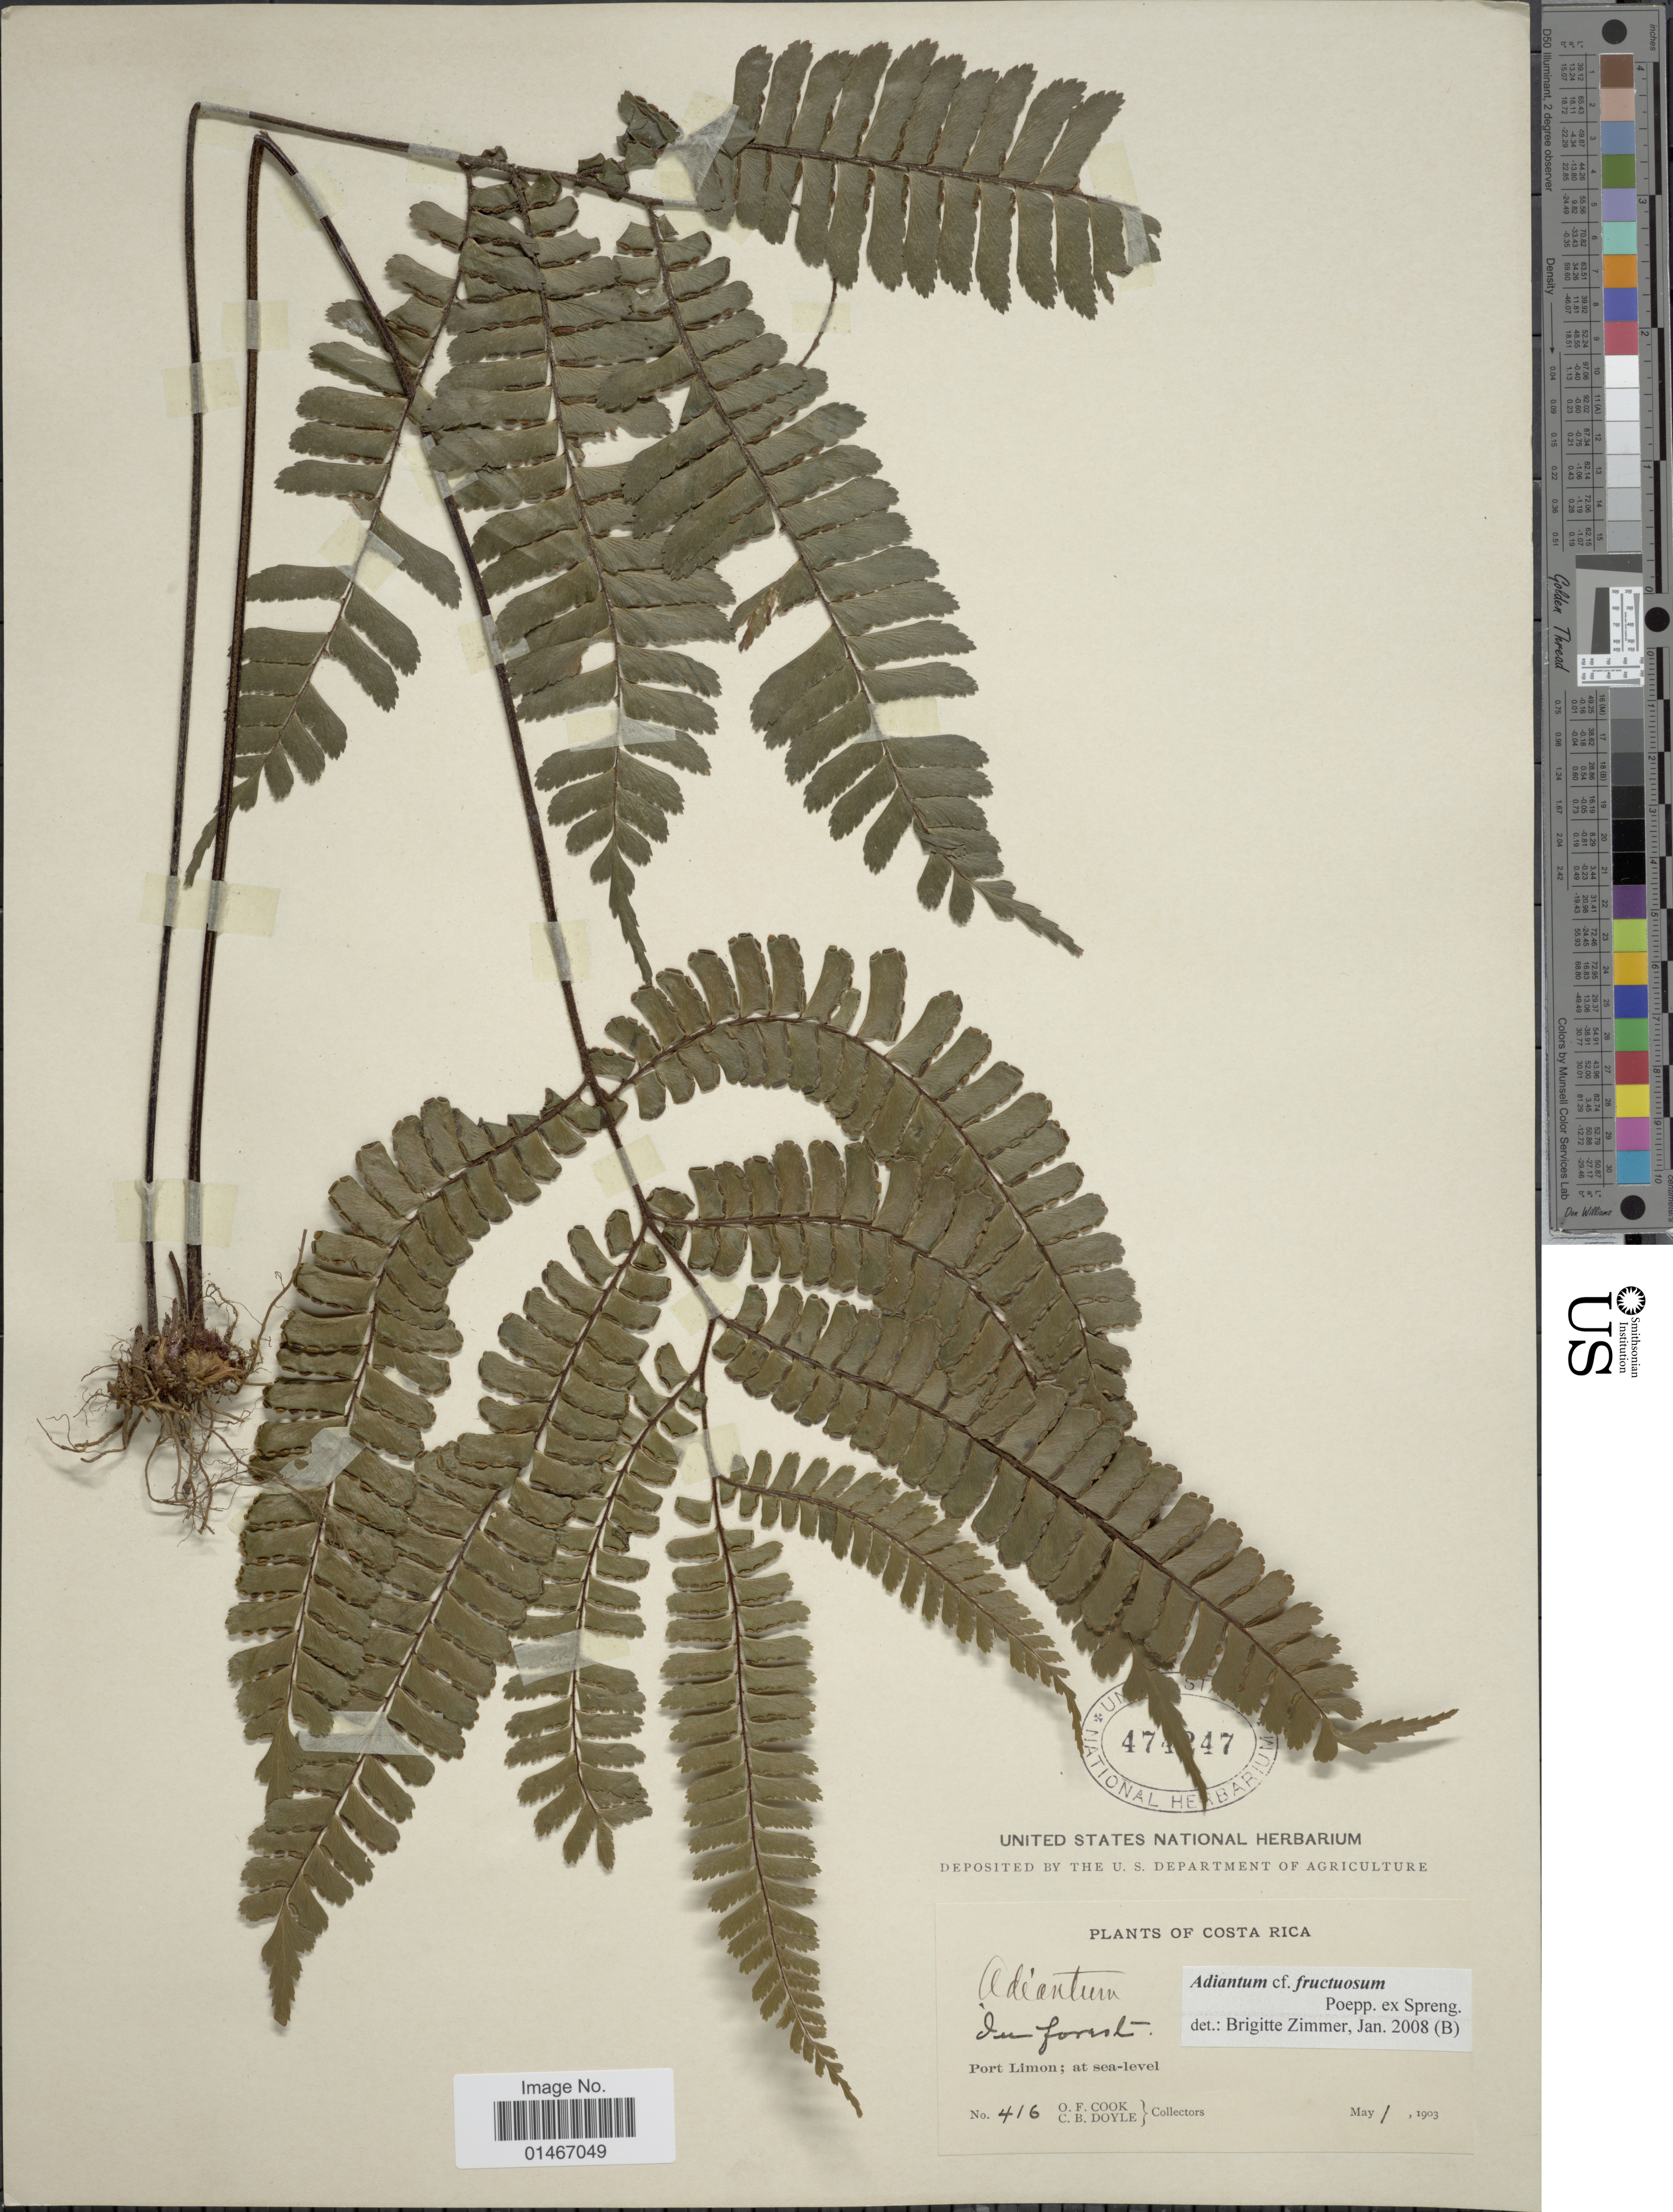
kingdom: Plantae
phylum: Tracheophyta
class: Polypodiopsida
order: Polypodiales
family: Pteridaceae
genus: Adiantum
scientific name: Adiantum fructuosum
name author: Poepp. ex Spreng.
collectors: O. F. Cook & C. Doyle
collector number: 416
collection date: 1903-05-01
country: Costa Rica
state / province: Limón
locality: Port Limon.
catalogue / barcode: US 474247